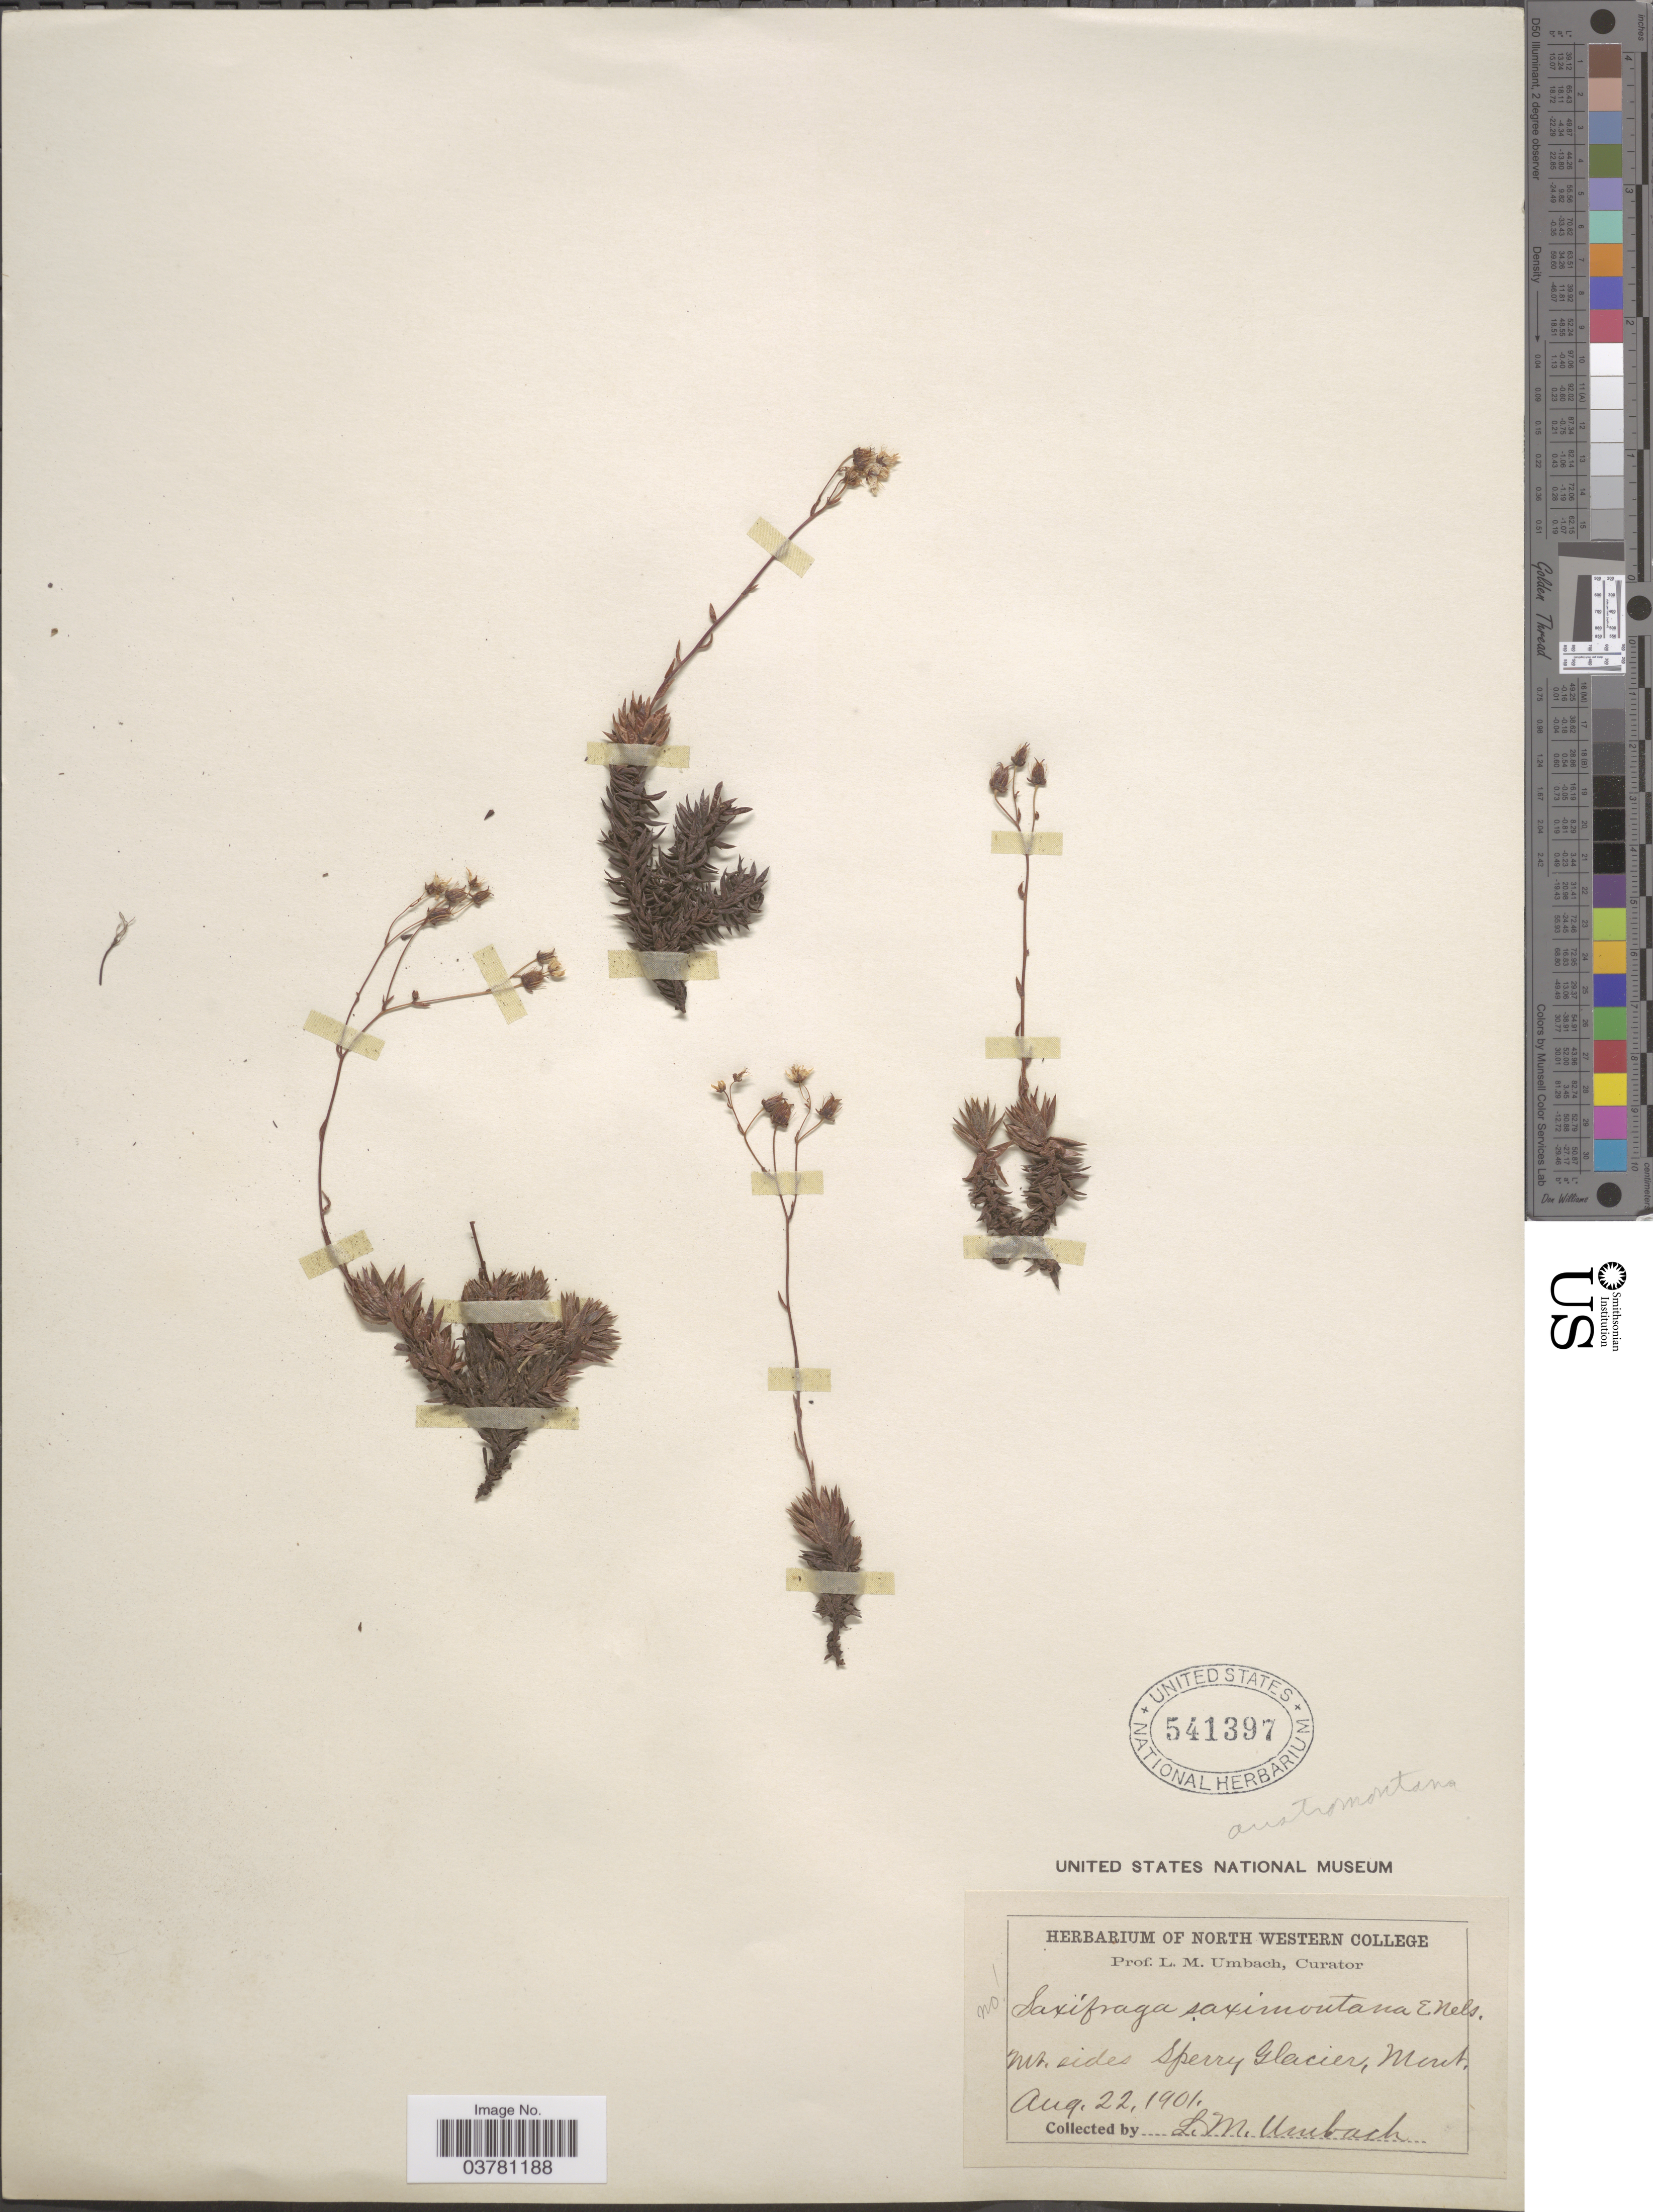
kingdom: Plantae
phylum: Tracheophyta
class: Magnoliopsida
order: Saxifragales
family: Saxifragaceae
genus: Saxifraga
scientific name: Saxifraga bronchialis subsp. austromontana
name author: (Wiegand) Piper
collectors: L. M. Umbach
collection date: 1901-08-22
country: United States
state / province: Montana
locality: Mt. sides Sperry Glacier.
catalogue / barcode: US 541397